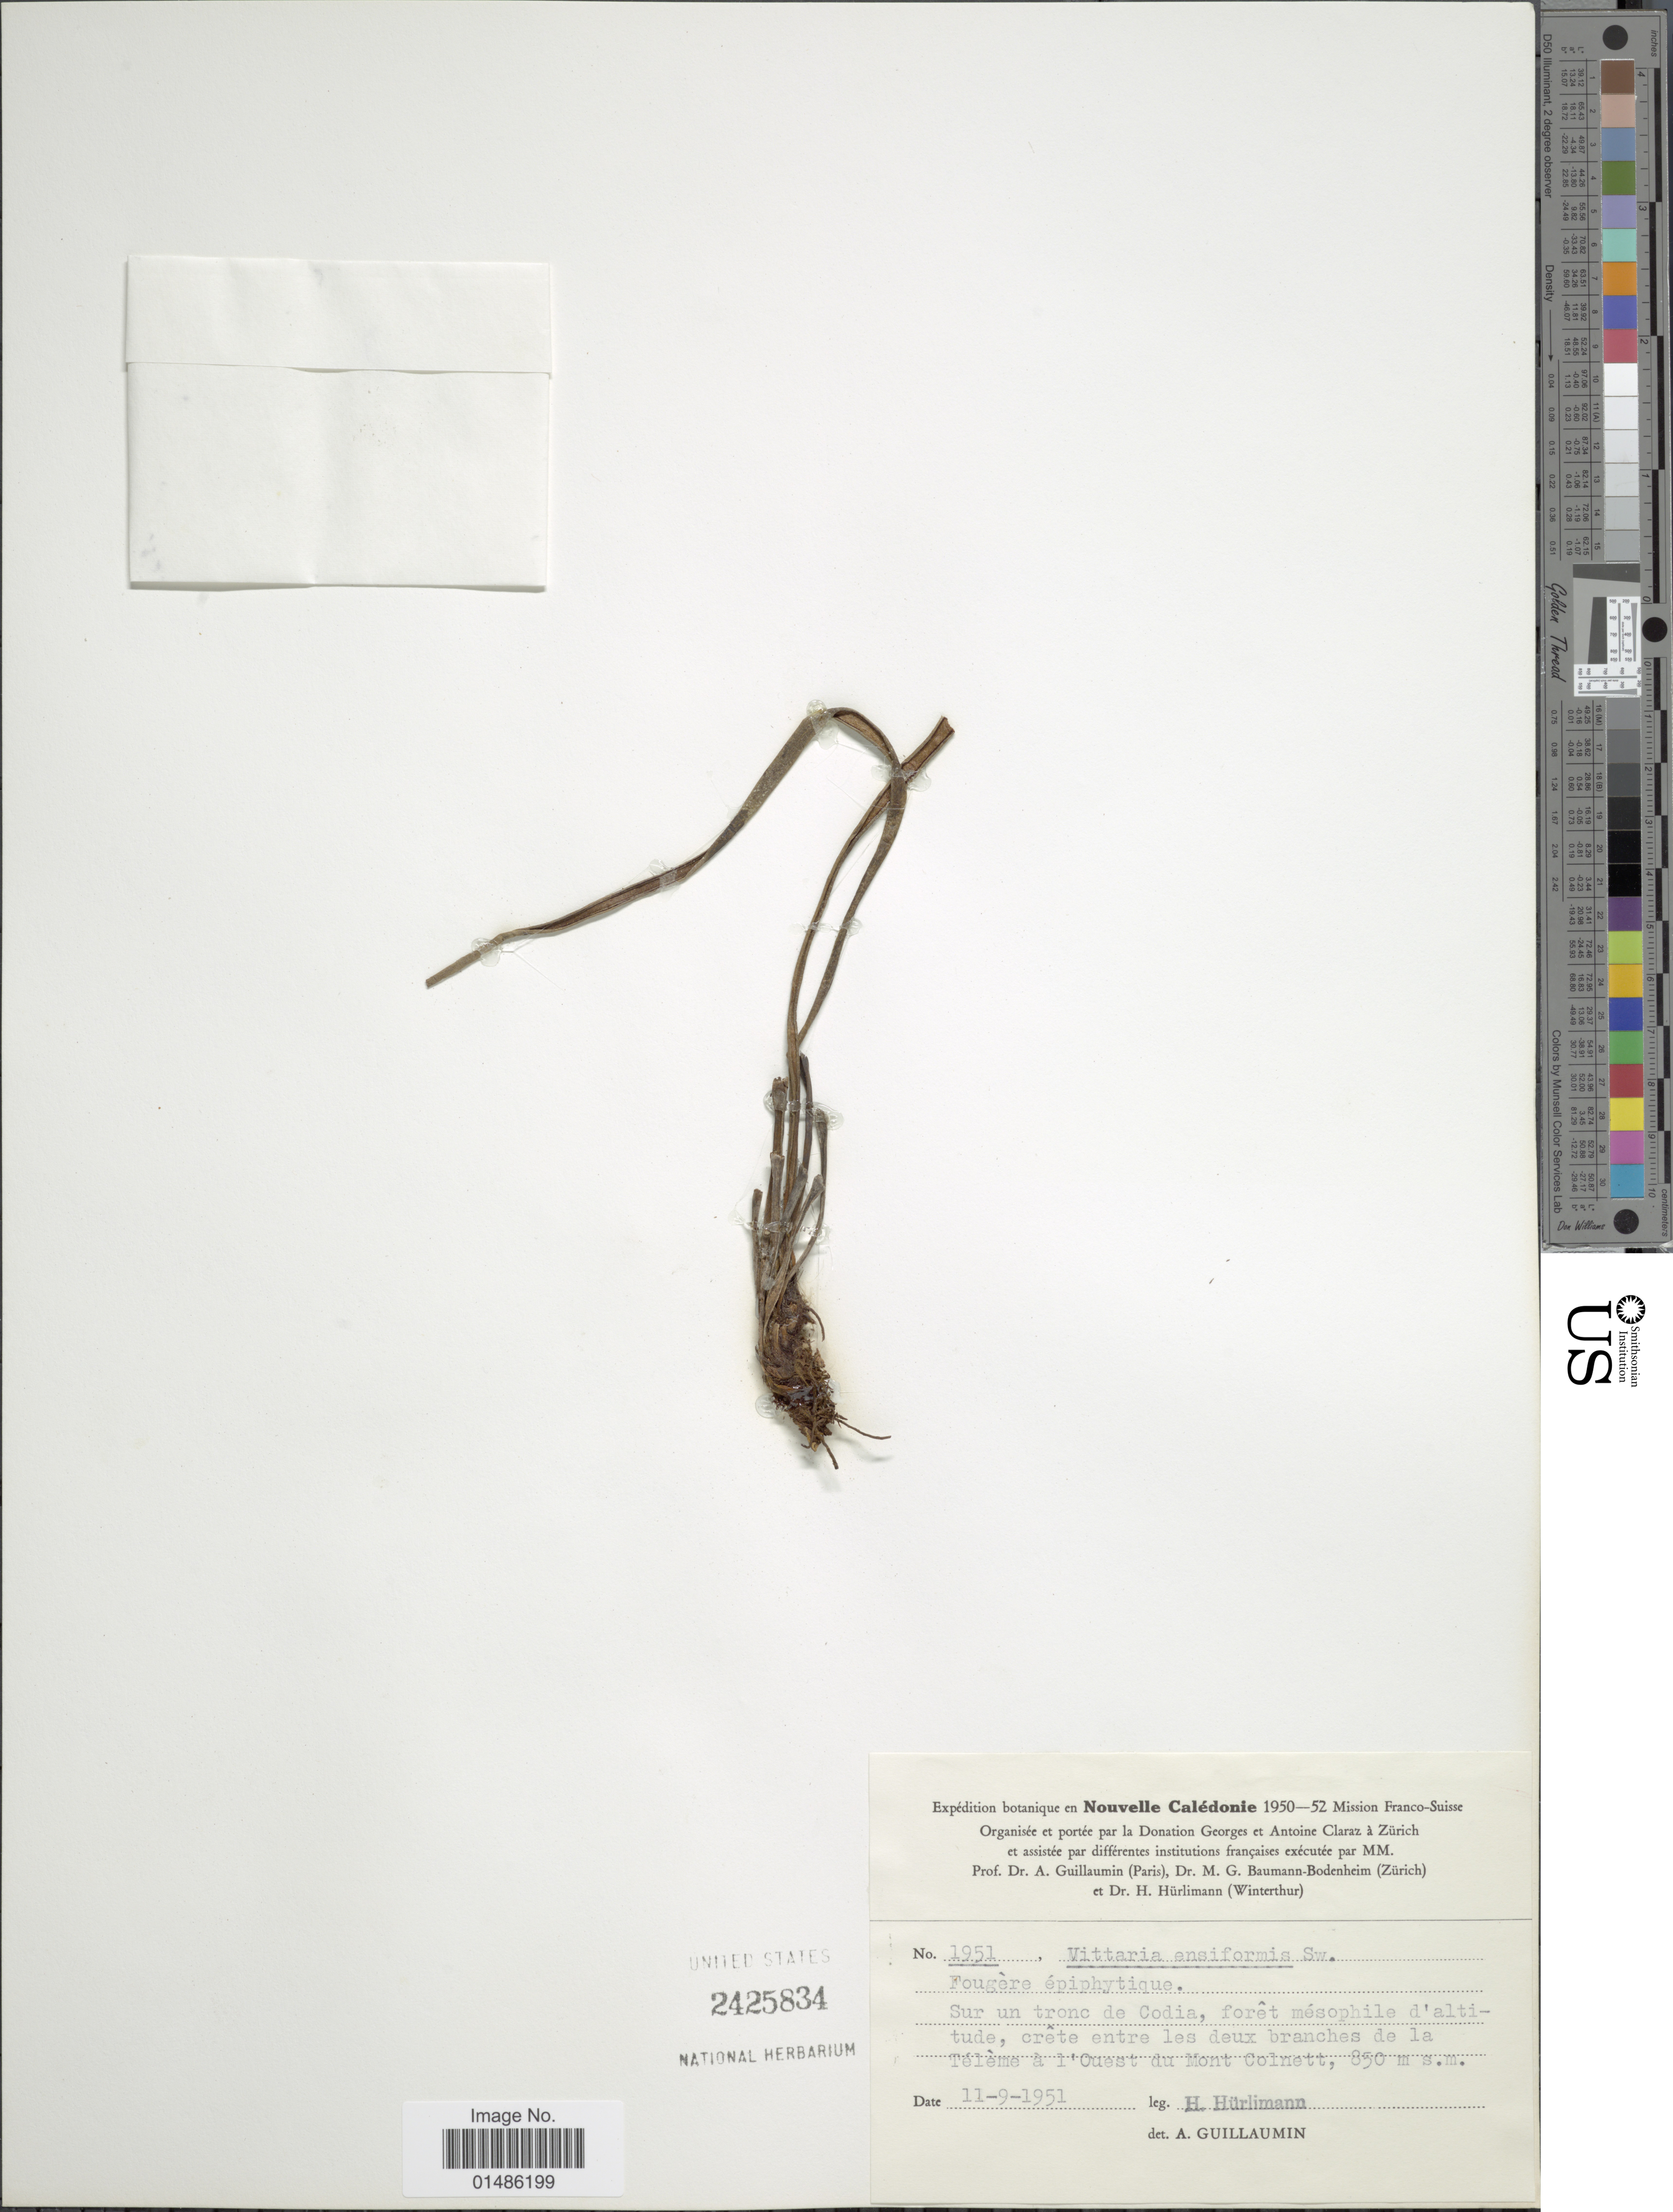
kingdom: Plantae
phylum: Tracheophyta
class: Polypodiopsida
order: Polypodiales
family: Pteridaceae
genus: Haplopteris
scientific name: Haplopteris elongata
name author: (Sw.) Crane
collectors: H. Hürlimann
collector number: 1951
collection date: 1951-09-11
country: New Caledonia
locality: Fougère épiphytique. Sur un tronc de Codia, forêt mésophile d'altitude, crête entre les deux branches de la Télème à l'Ouest du Mont Colnett.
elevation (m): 850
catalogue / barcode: US 2425834